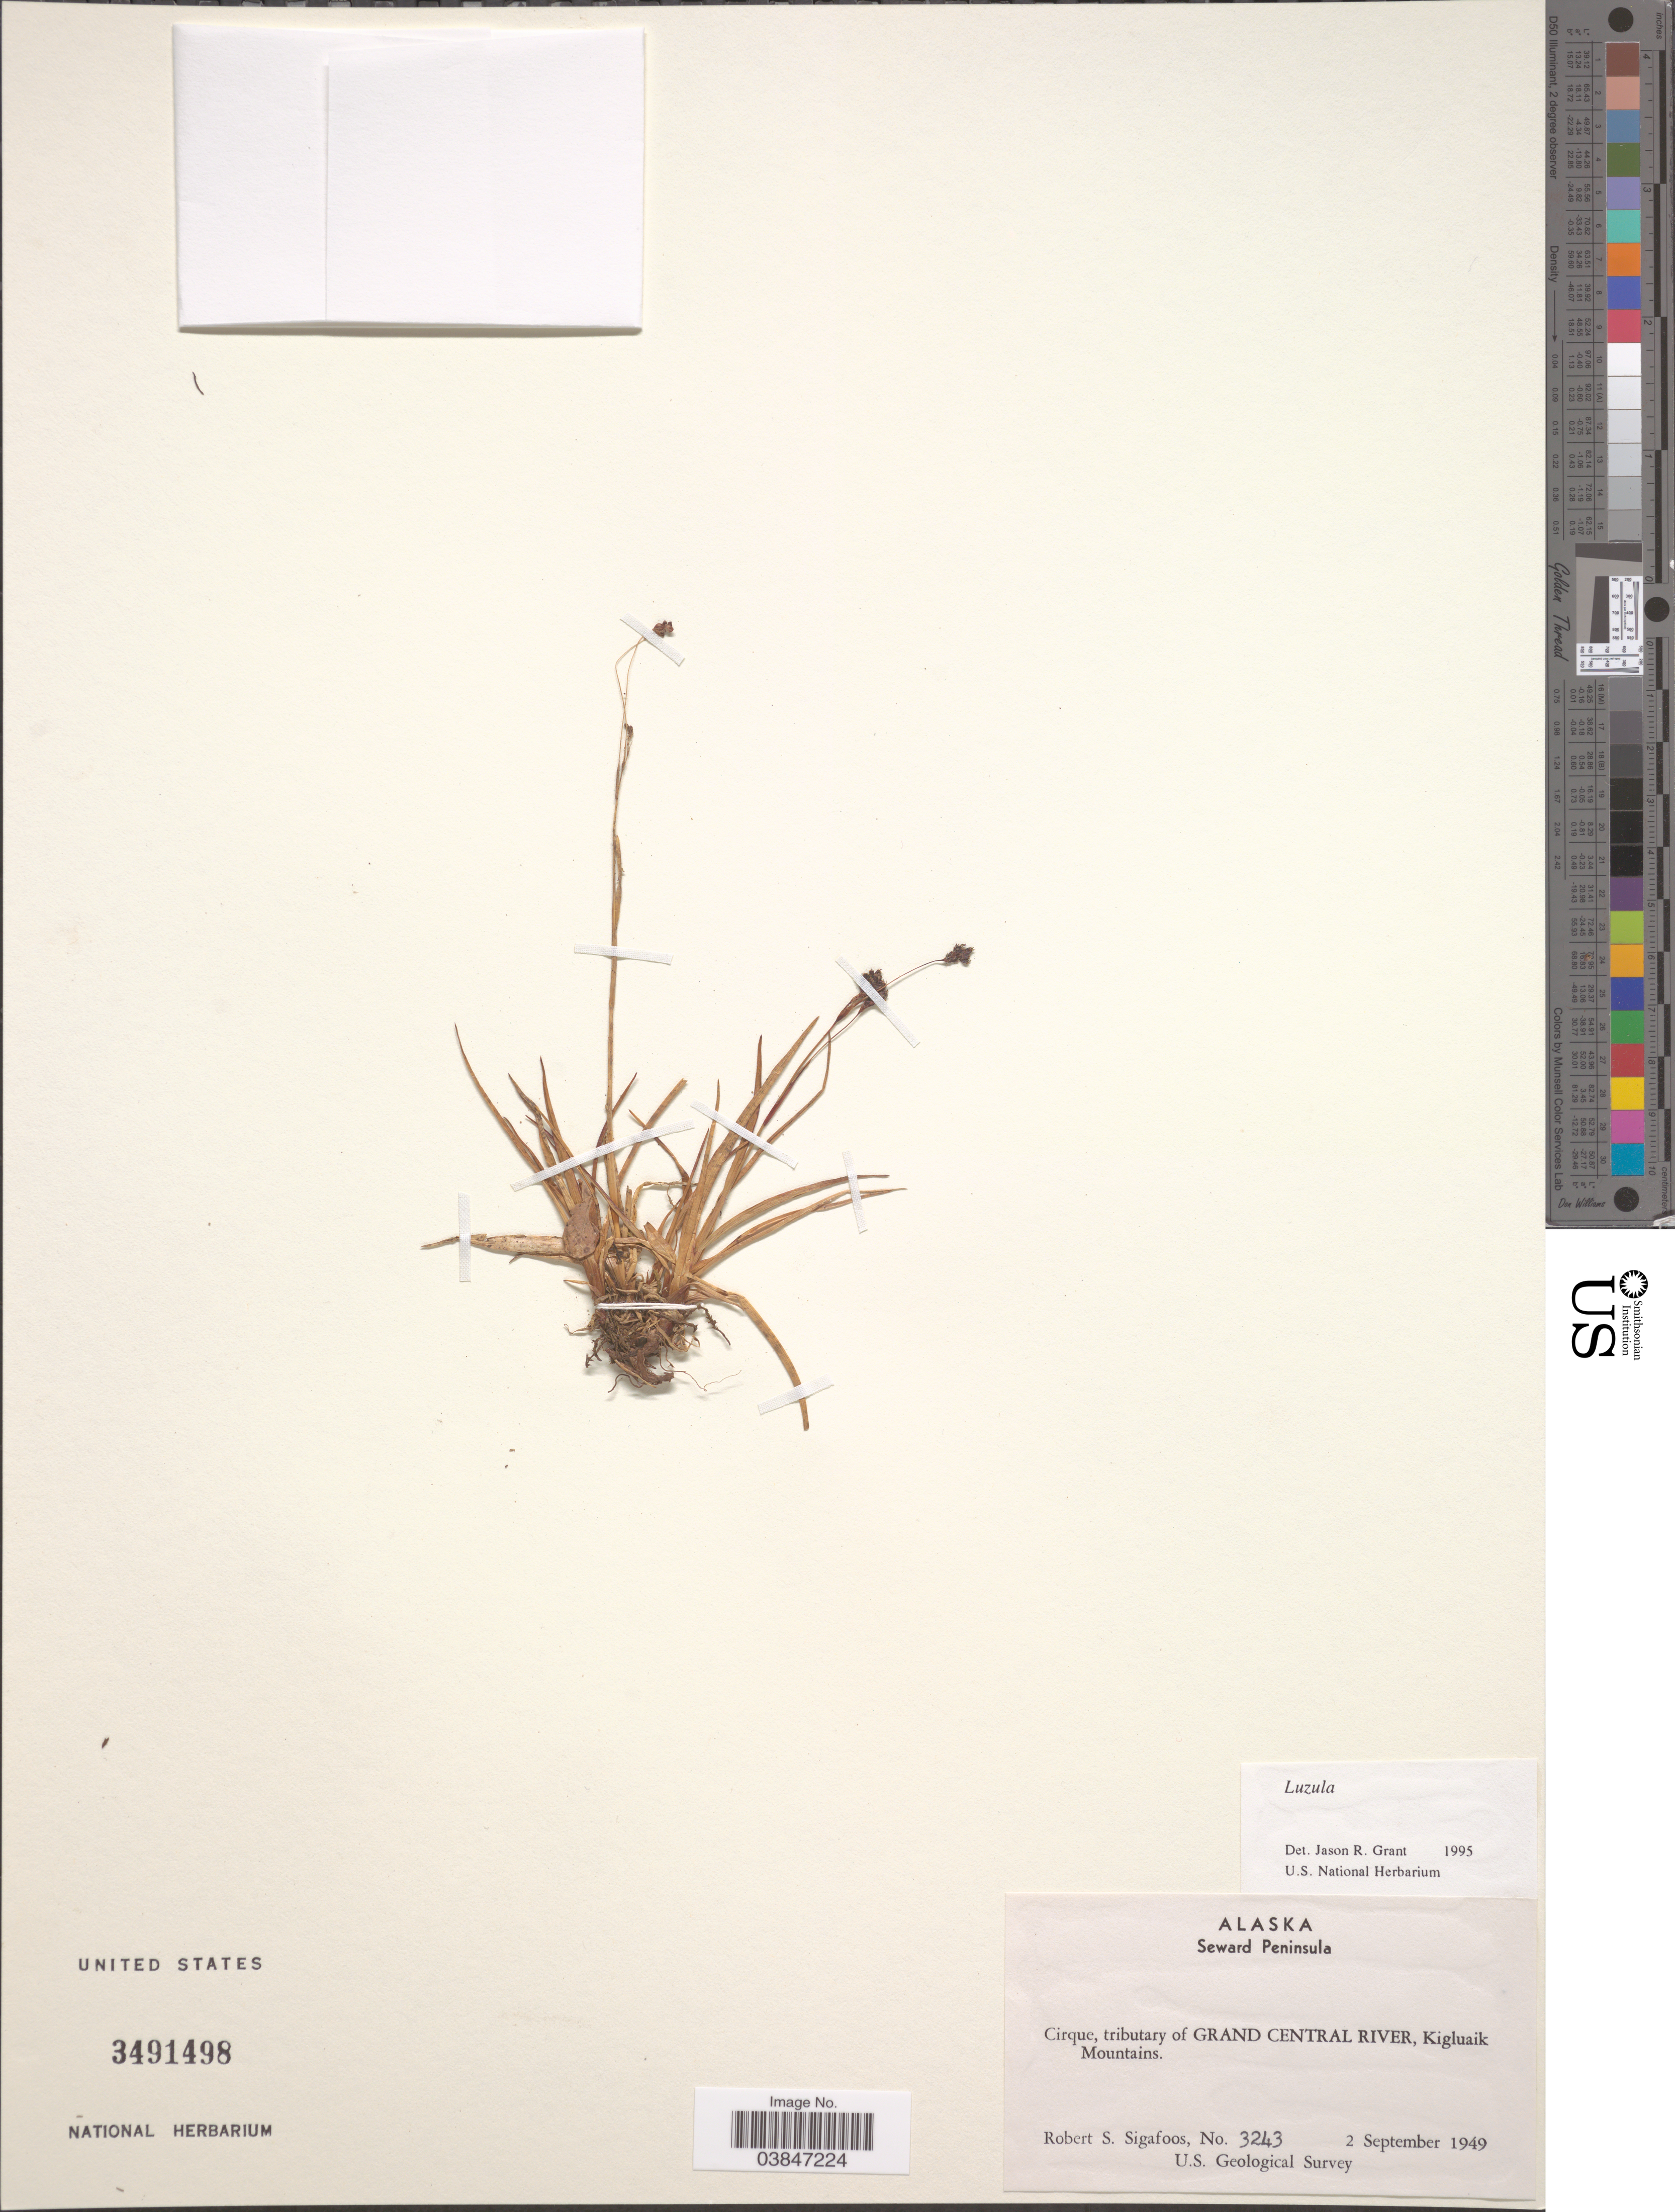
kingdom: Plantae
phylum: Tracheophyta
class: Liliopsida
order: Poales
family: Juncaceae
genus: Luzula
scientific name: Luzula sp.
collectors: R. Sigafoos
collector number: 3243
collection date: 1949-09-02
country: United States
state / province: Alaska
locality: Seward Peninsula. Cirque, tributary of Grand Central River, Kigluaik Mountains.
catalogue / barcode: US 3491498